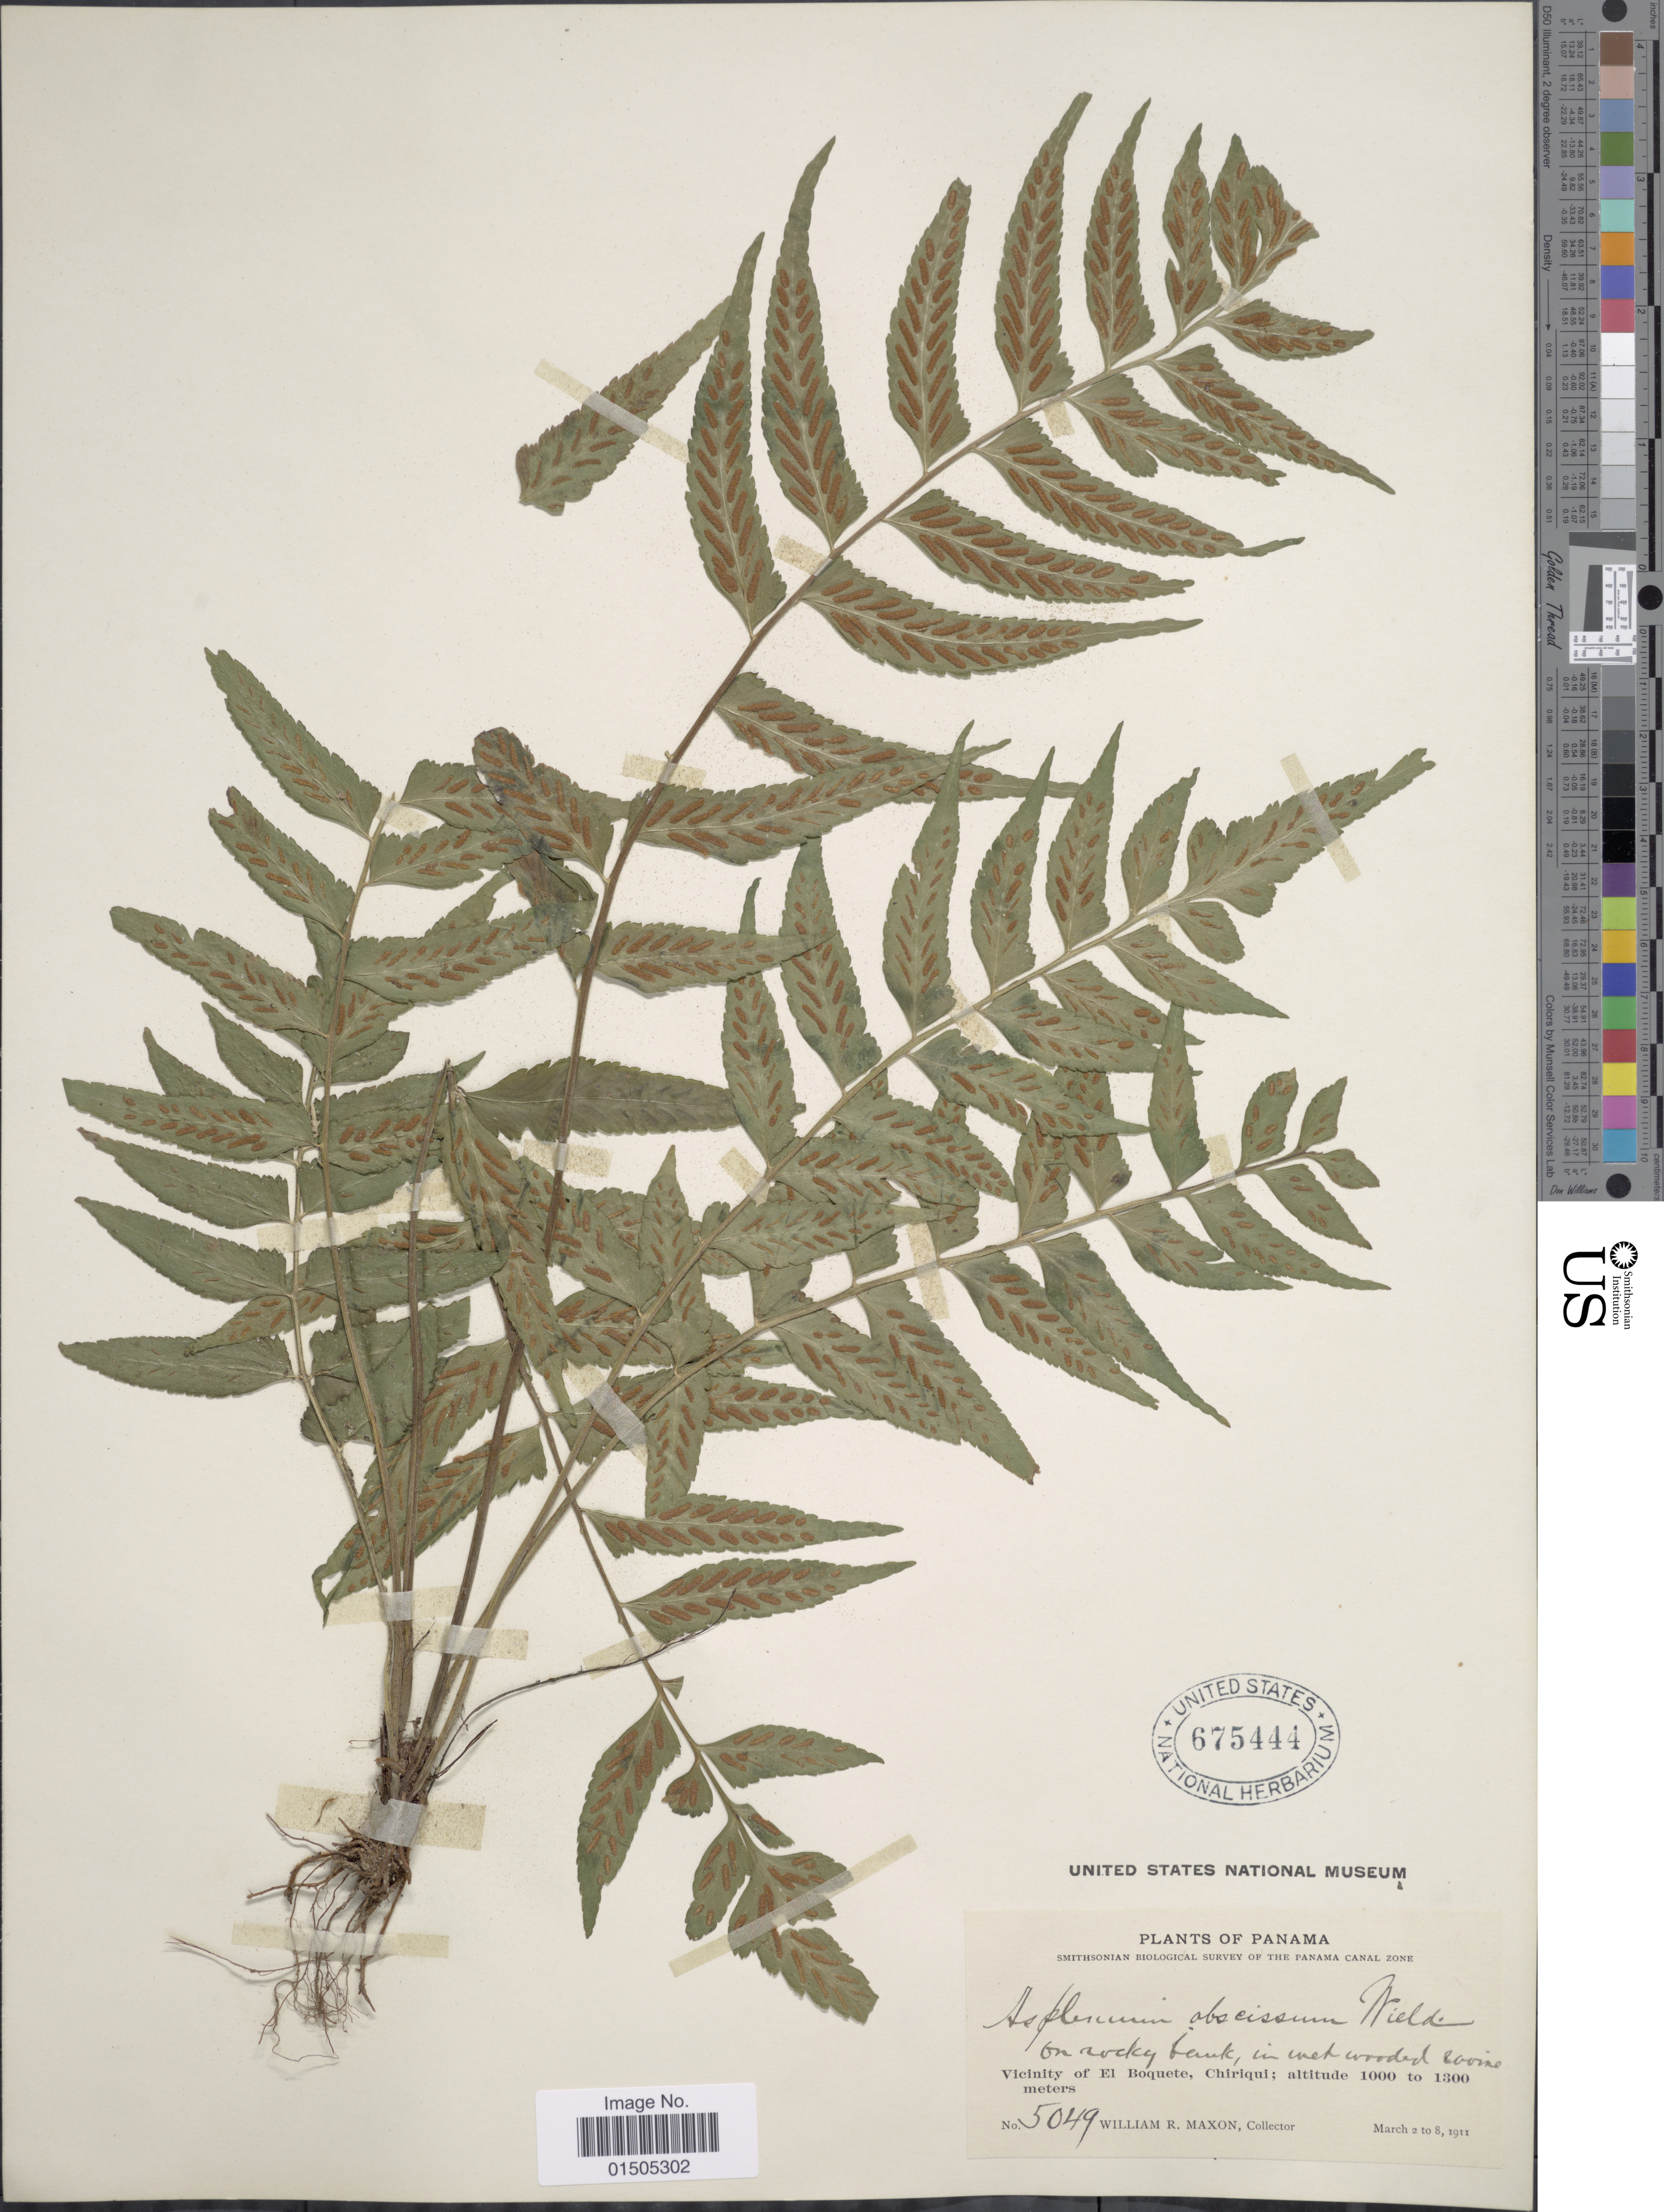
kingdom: Plantae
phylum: Tracheophyta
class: Polypodiopsida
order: Polypodiales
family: Aspleniaceae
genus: Asplenium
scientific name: Asplenium abscissum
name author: Willd.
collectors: W. R. Maxon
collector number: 5049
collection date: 1911-03-02/1911-03-08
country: Panama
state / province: Chiriqui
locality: Panama. Vicinity of El Boquete.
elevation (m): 1000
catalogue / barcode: US 675444